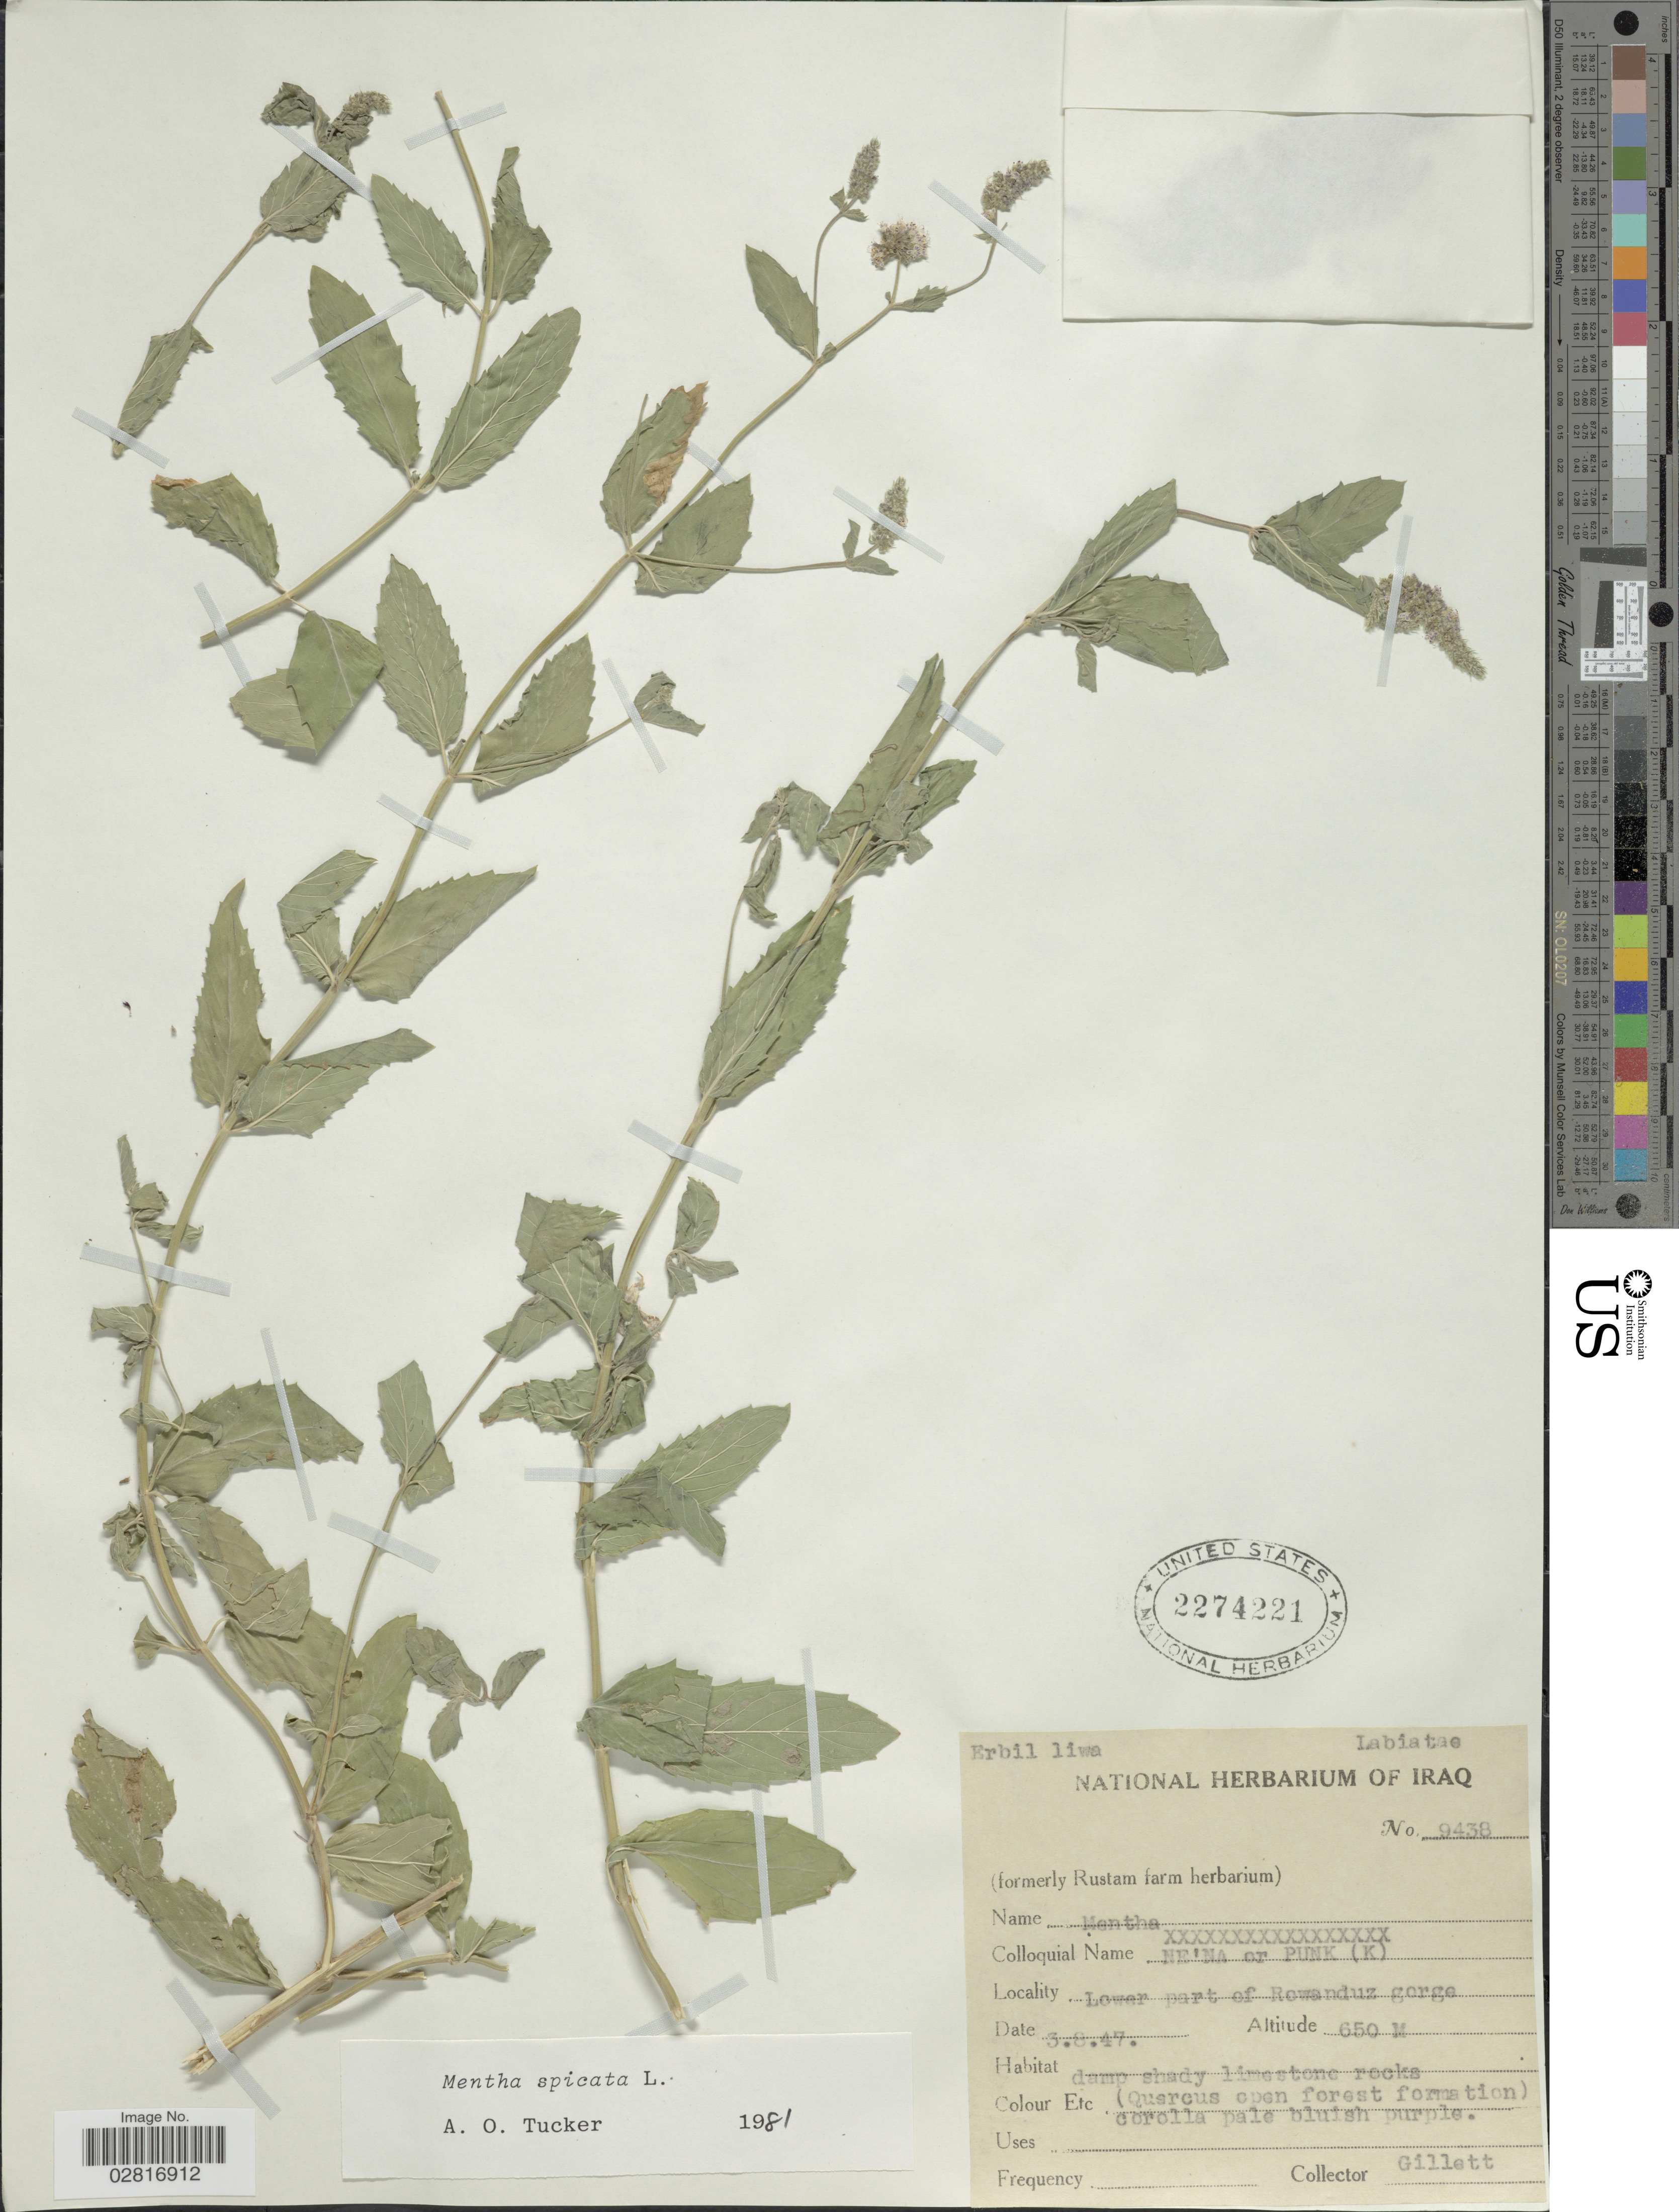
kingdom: Plantae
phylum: Tracheophyta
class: Magnoliopsida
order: Lamiales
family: Lamiaceae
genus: Mentha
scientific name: Mentha spicata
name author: L.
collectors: Gillett, --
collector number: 9438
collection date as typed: Transcribed d/m/y: 3/8/47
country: Iraq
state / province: Arbīl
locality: Erbil liwa, Lower part of Rowanduz gorge.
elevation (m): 650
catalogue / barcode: US 2274221